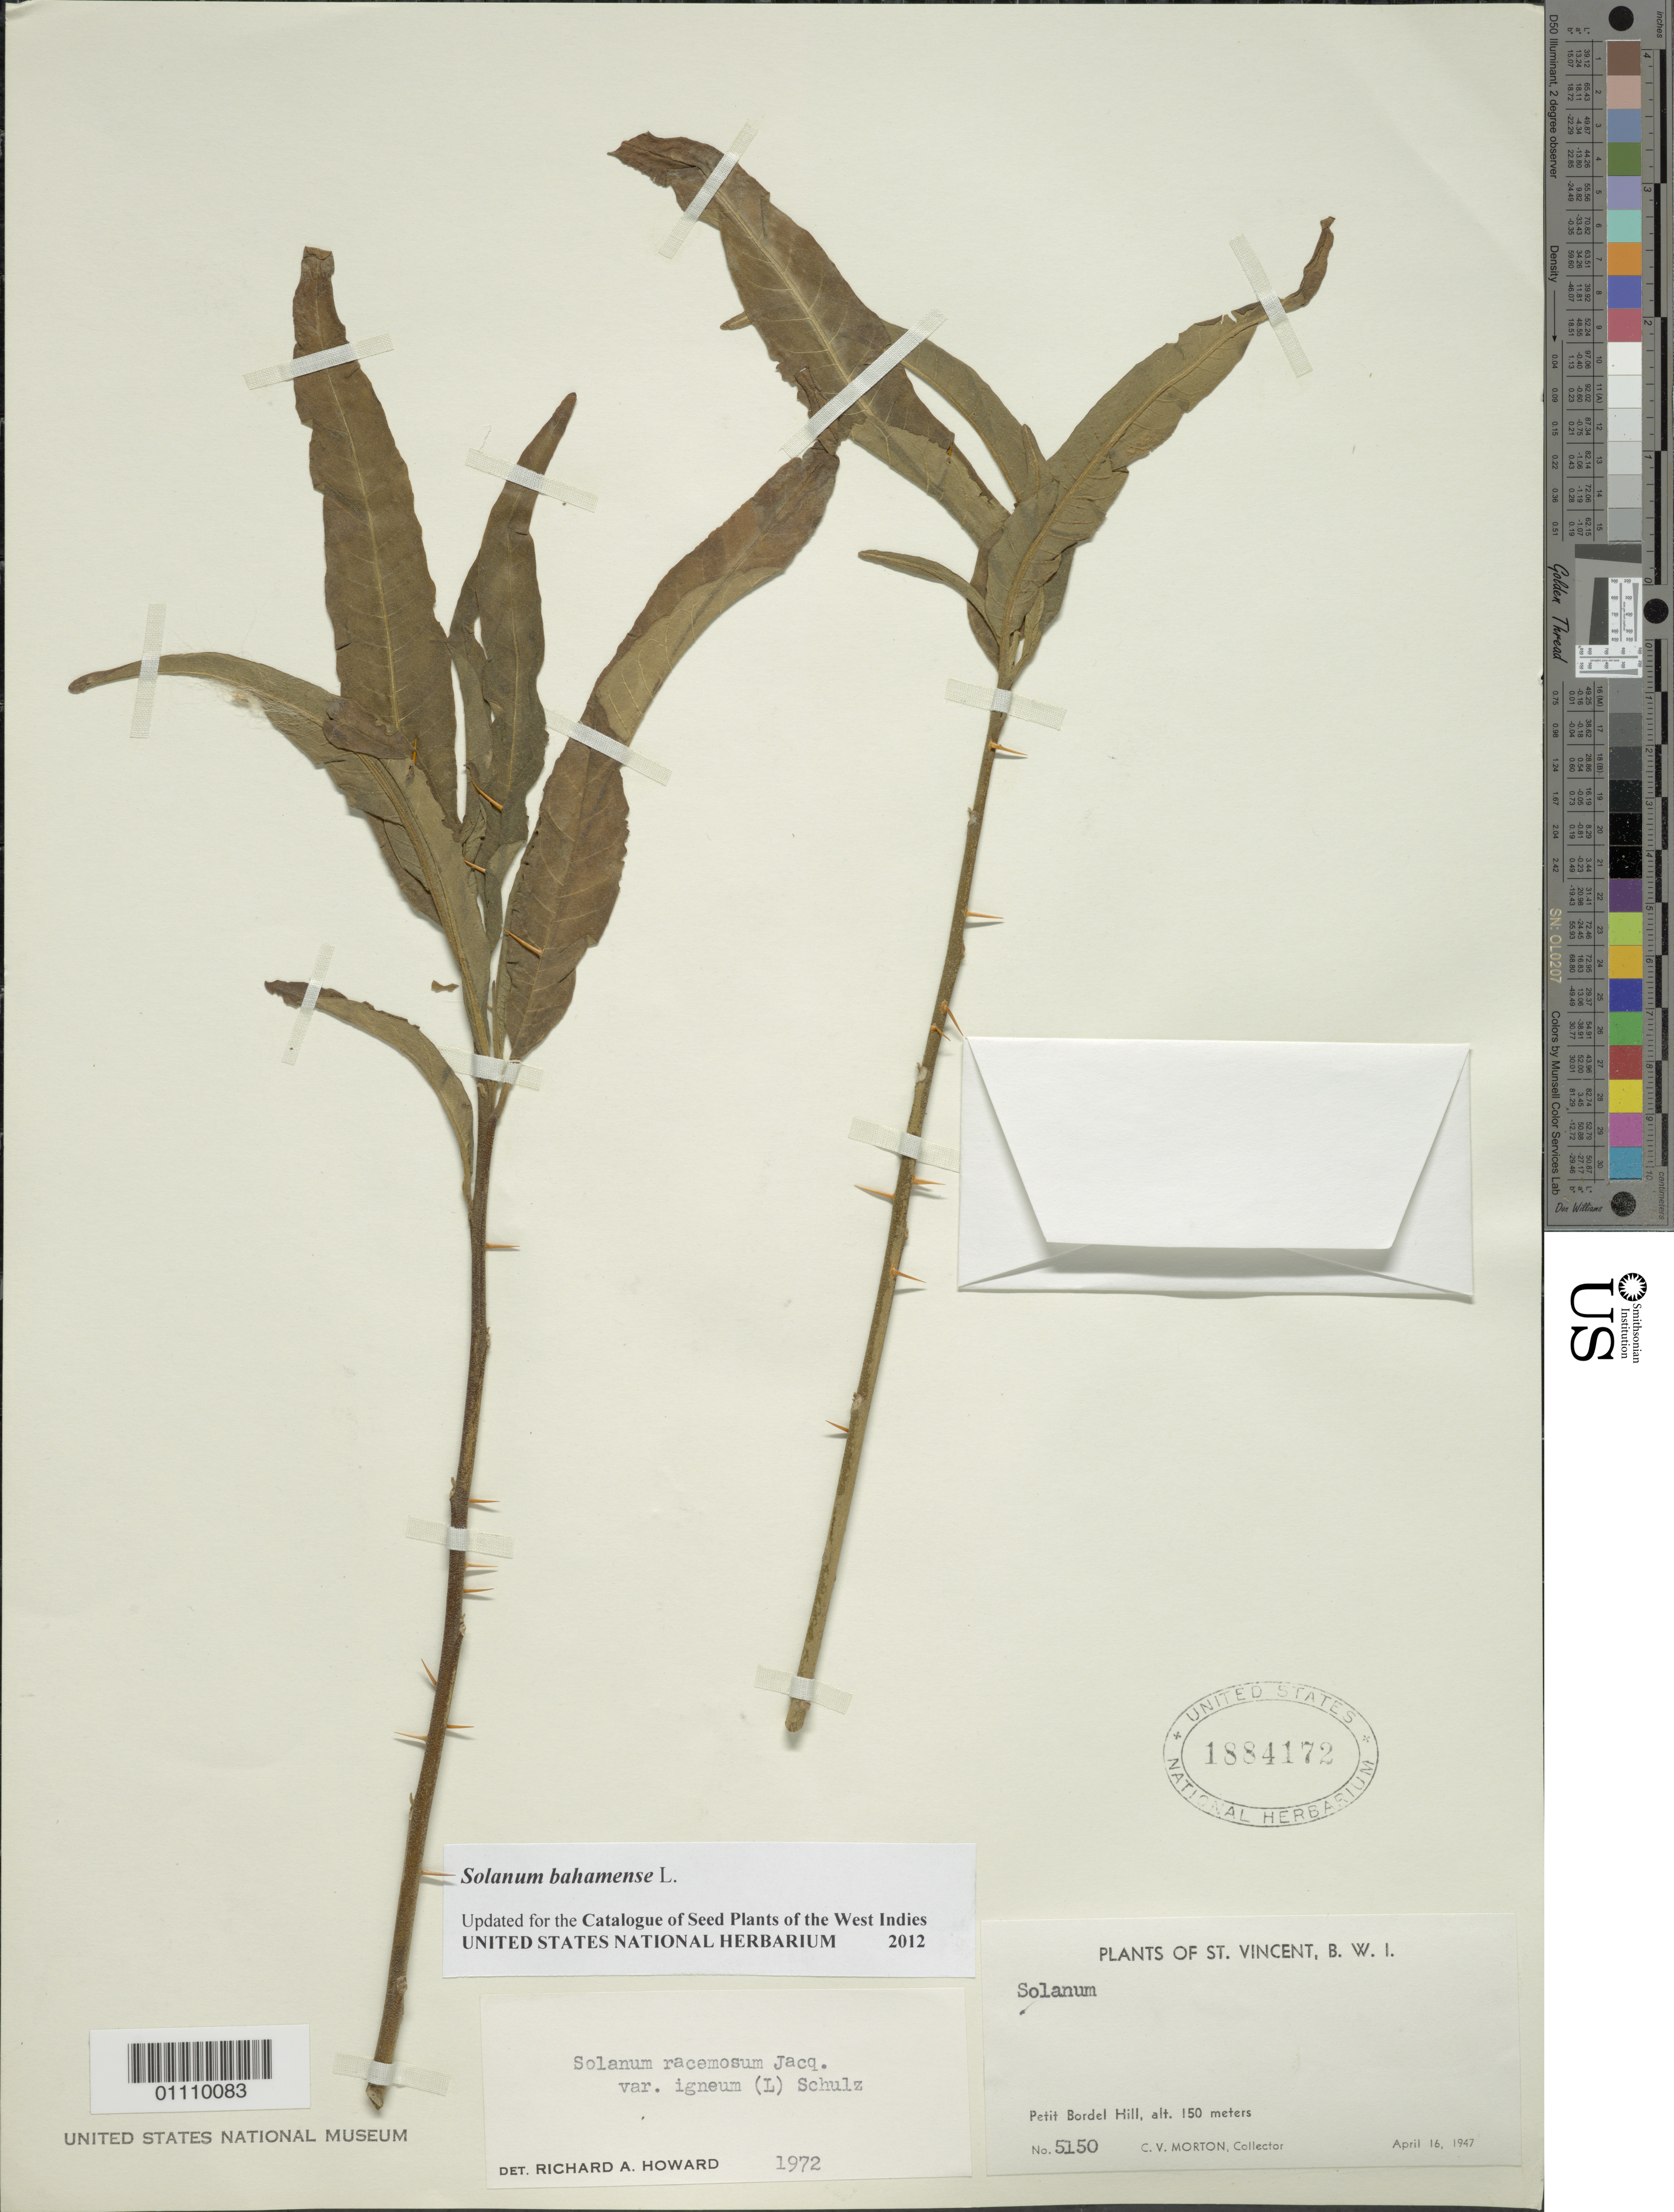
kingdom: Plantae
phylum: Tracheophyta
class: Magnoliopsida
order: Solanales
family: Solanaceae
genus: Solanum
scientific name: Solanum bahamense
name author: L.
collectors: C. V. Morton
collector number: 5150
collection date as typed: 16 Apr 1947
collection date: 1947-04-16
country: St. Vincent - Grenadines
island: St. Vincent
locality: Petit Bordel Hill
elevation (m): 150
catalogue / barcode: US 1884172